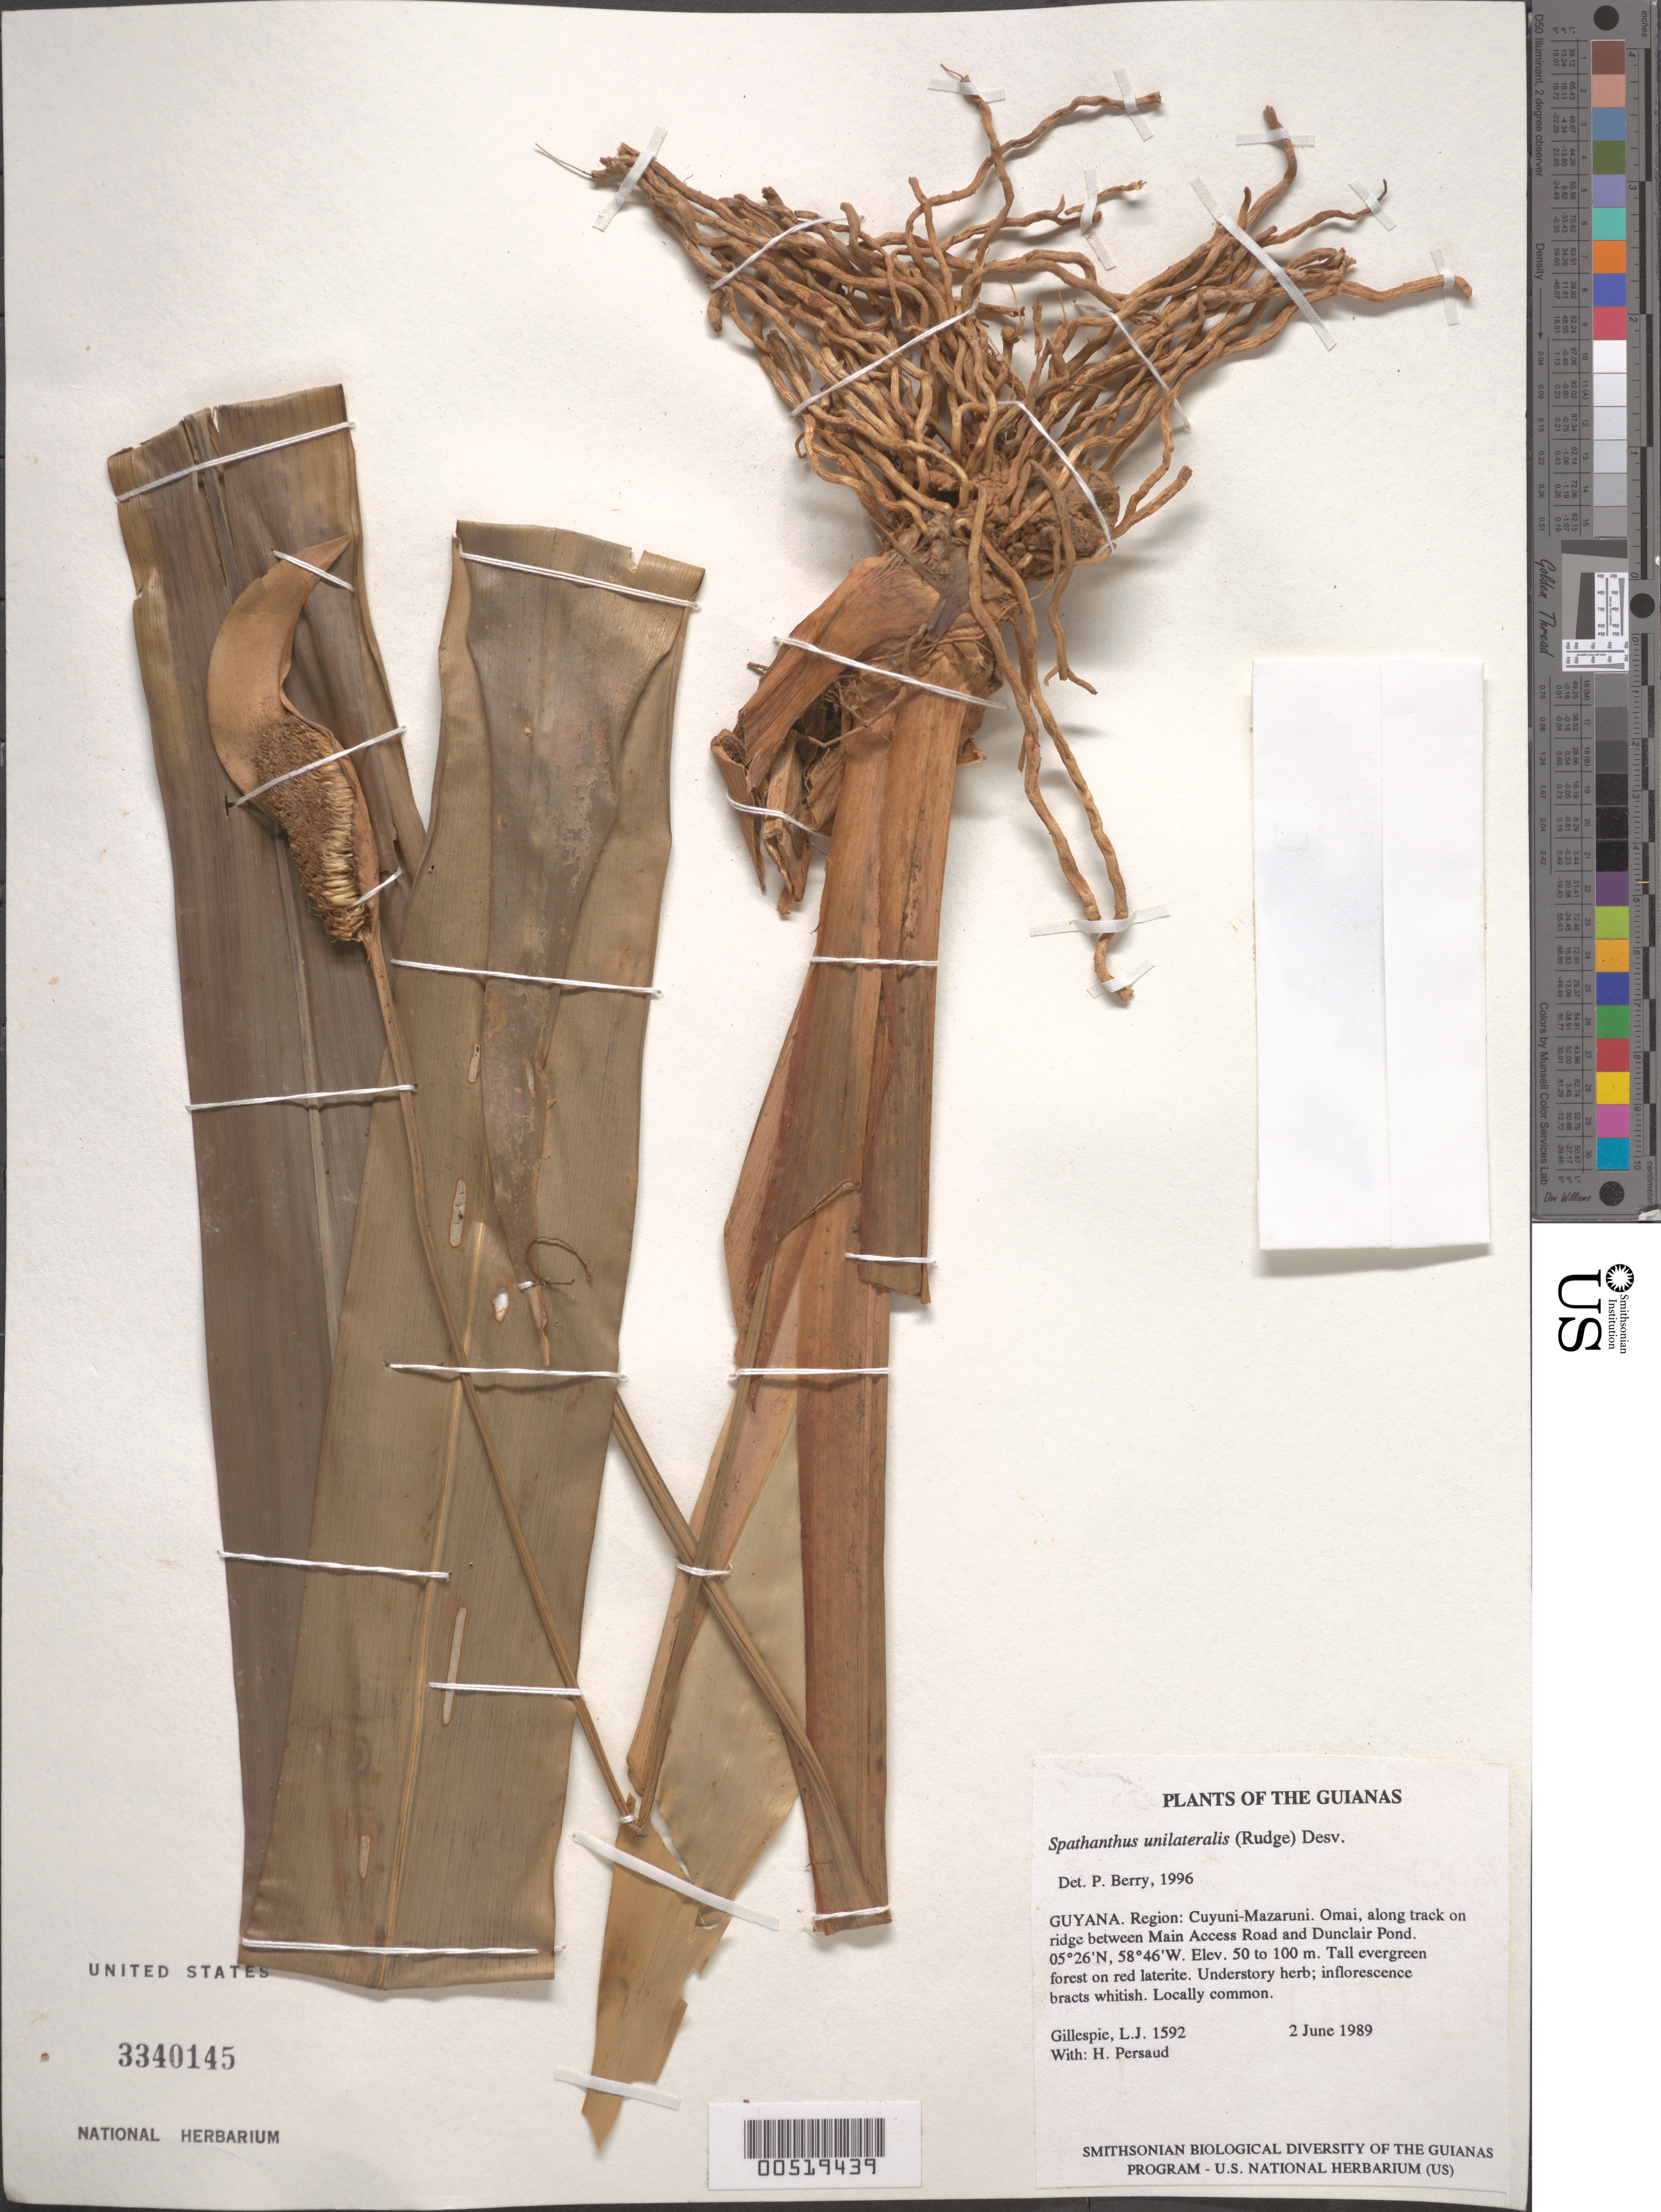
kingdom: Plantae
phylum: Tracheophyta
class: Liliopsida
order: Poales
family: Rapateaceae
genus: Spathanthus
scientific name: Spathanthus unilateralis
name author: (Rudge) Desv.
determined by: Berry, P. E., (WIS), University of Wisconsin - Madison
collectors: L. J. Gillespie & H. Persaud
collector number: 1592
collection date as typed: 2 June 1989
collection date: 1989-06-02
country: Guyana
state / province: Cuyuni-Mazaruni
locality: Omai, along track on ridge between Main Access Road and Dunclair Pond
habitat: Tall evergreen forest on red laterite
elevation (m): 50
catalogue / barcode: US 3340145